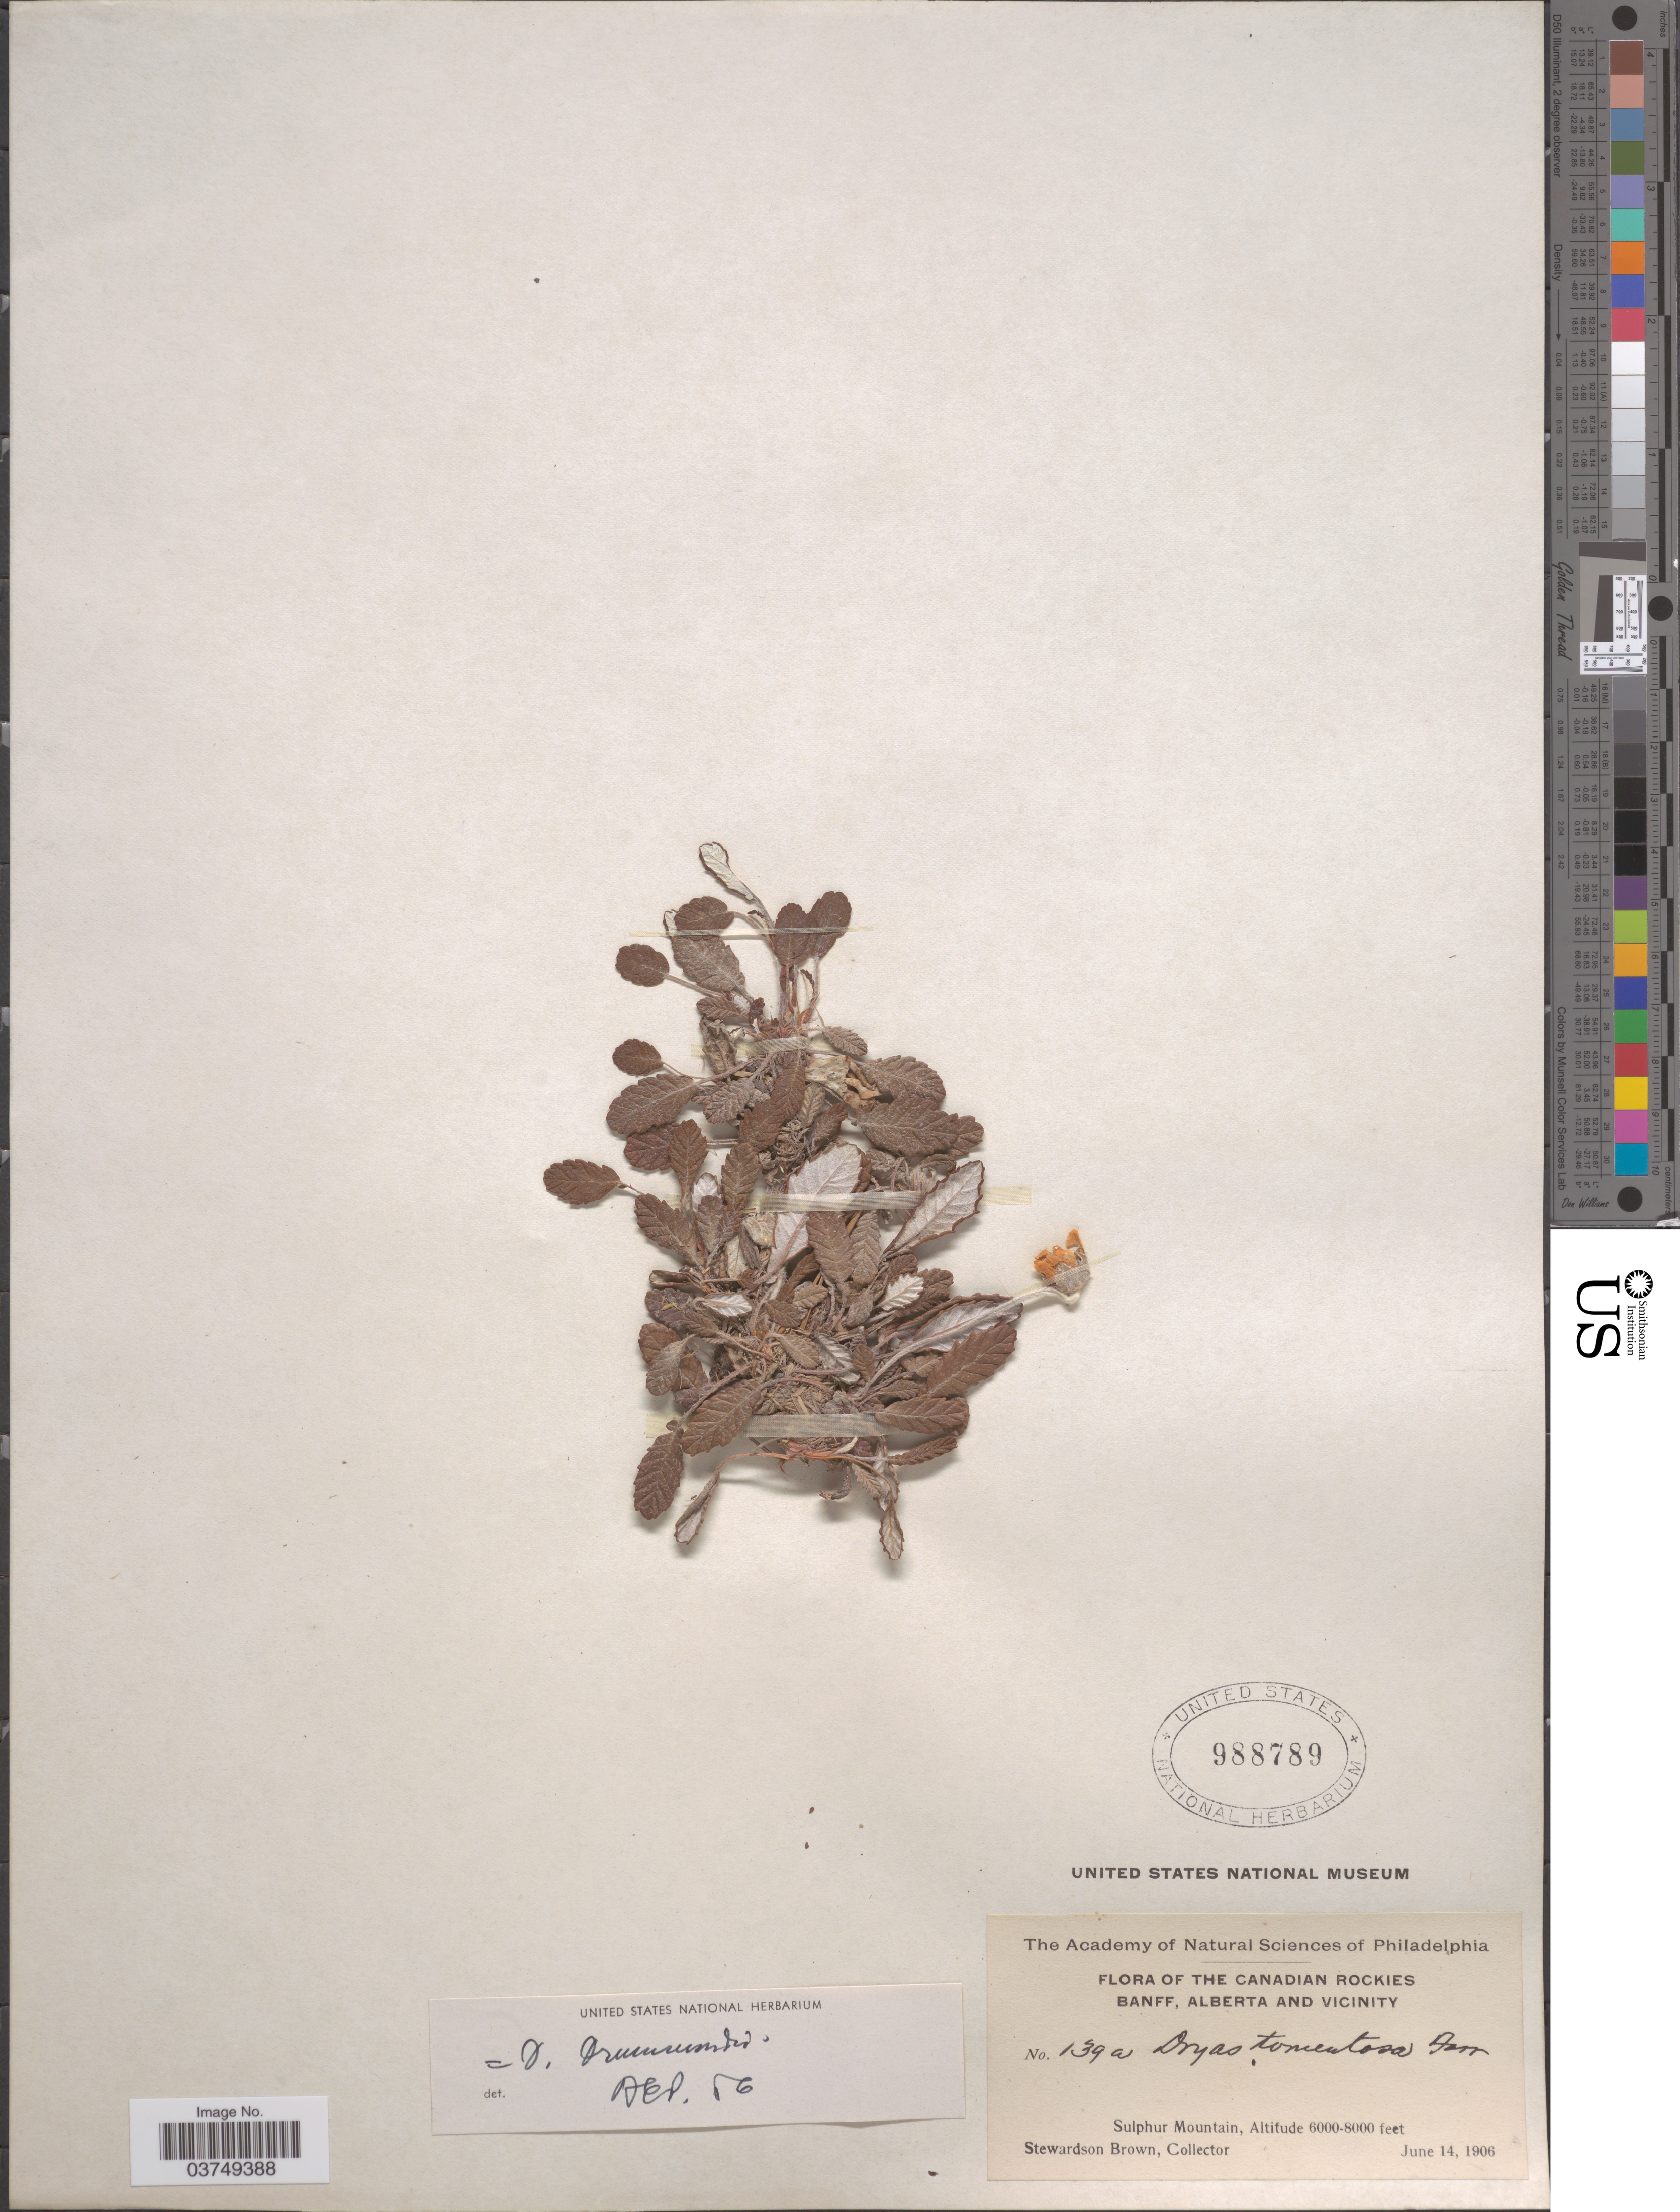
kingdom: Plantae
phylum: Tracheophyta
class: Magnoliopsida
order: Rosales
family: Rosaceae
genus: Dryas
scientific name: Dryas drummondii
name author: Hook. & Richardson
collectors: S. Brown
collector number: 139a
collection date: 1906-06-14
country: Canada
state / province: Alberta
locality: The Canadian Rockies Banff, and Vicinity. Sulphur Mountain.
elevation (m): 1829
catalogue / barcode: US 988789